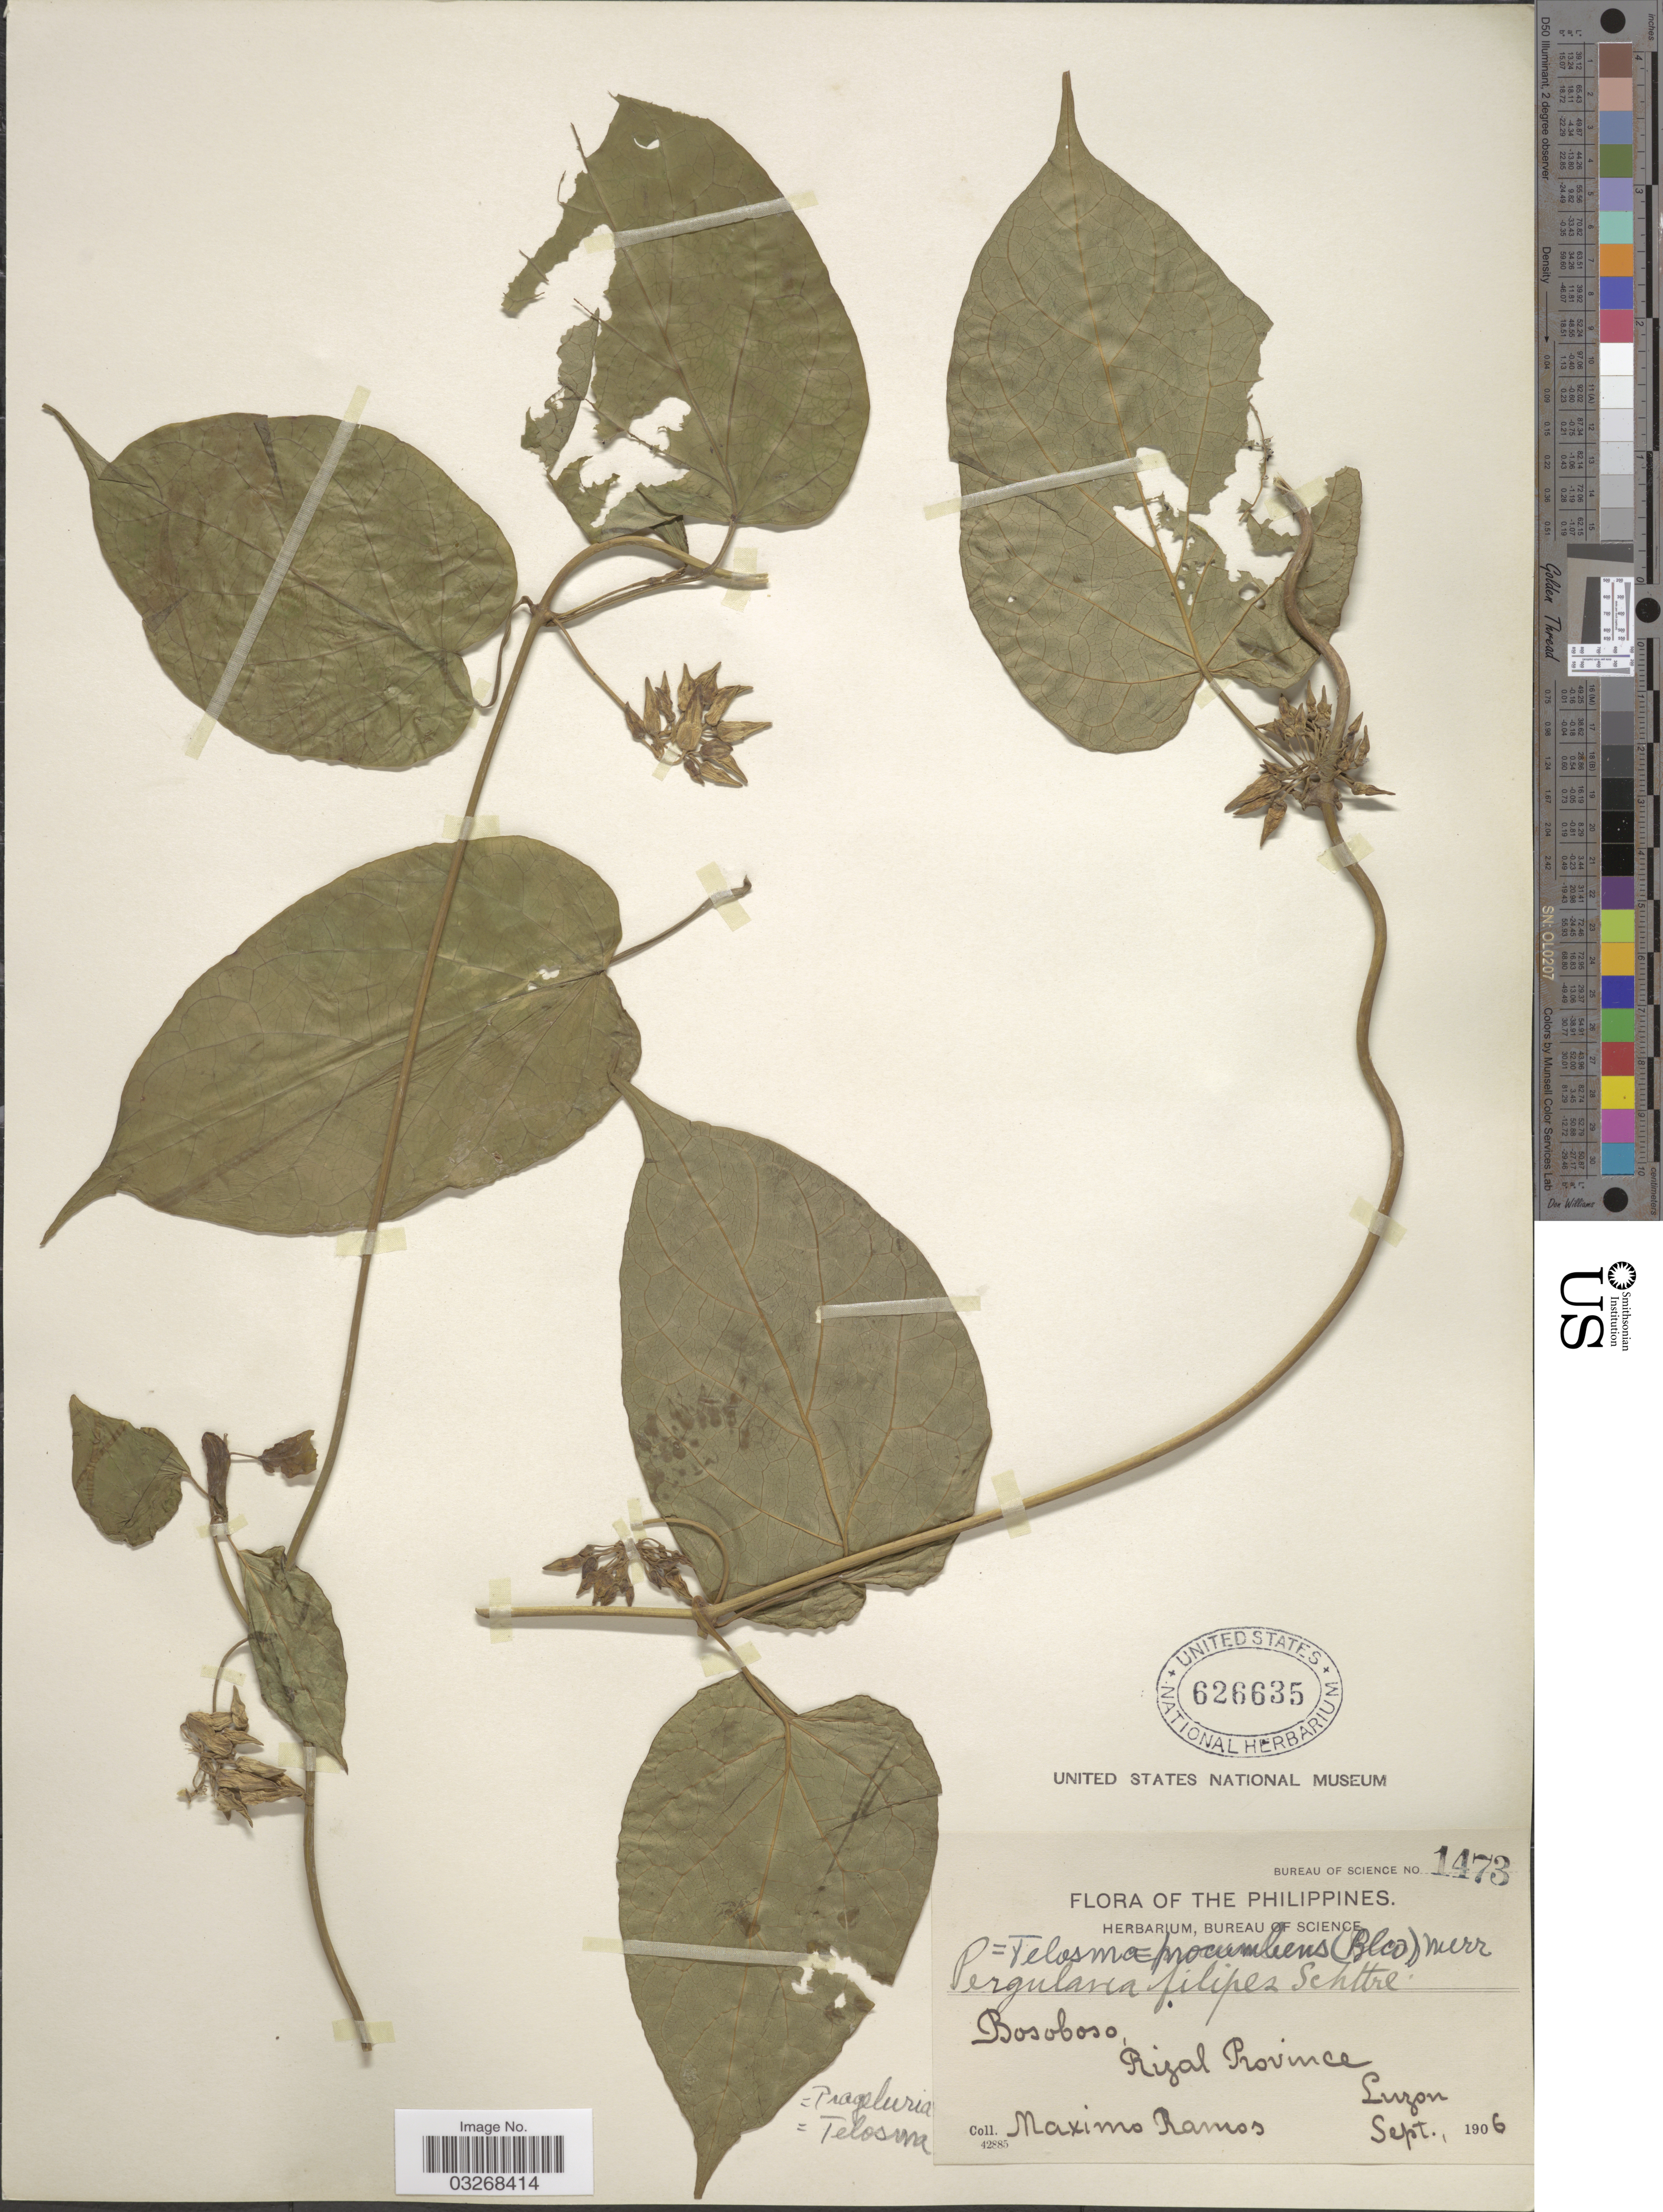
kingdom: Plantae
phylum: Tracheophyta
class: Magnoliopsida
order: Gentianales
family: Apocynaceae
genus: Telosma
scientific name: Telosma procumbens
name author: (Blanco) Merr.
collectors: M. Ramos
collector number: Bureau of Science 1473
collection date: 1906-09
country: Philippines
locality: Bosoboso, Rizal Province. Luzon.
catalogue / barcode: US 626635